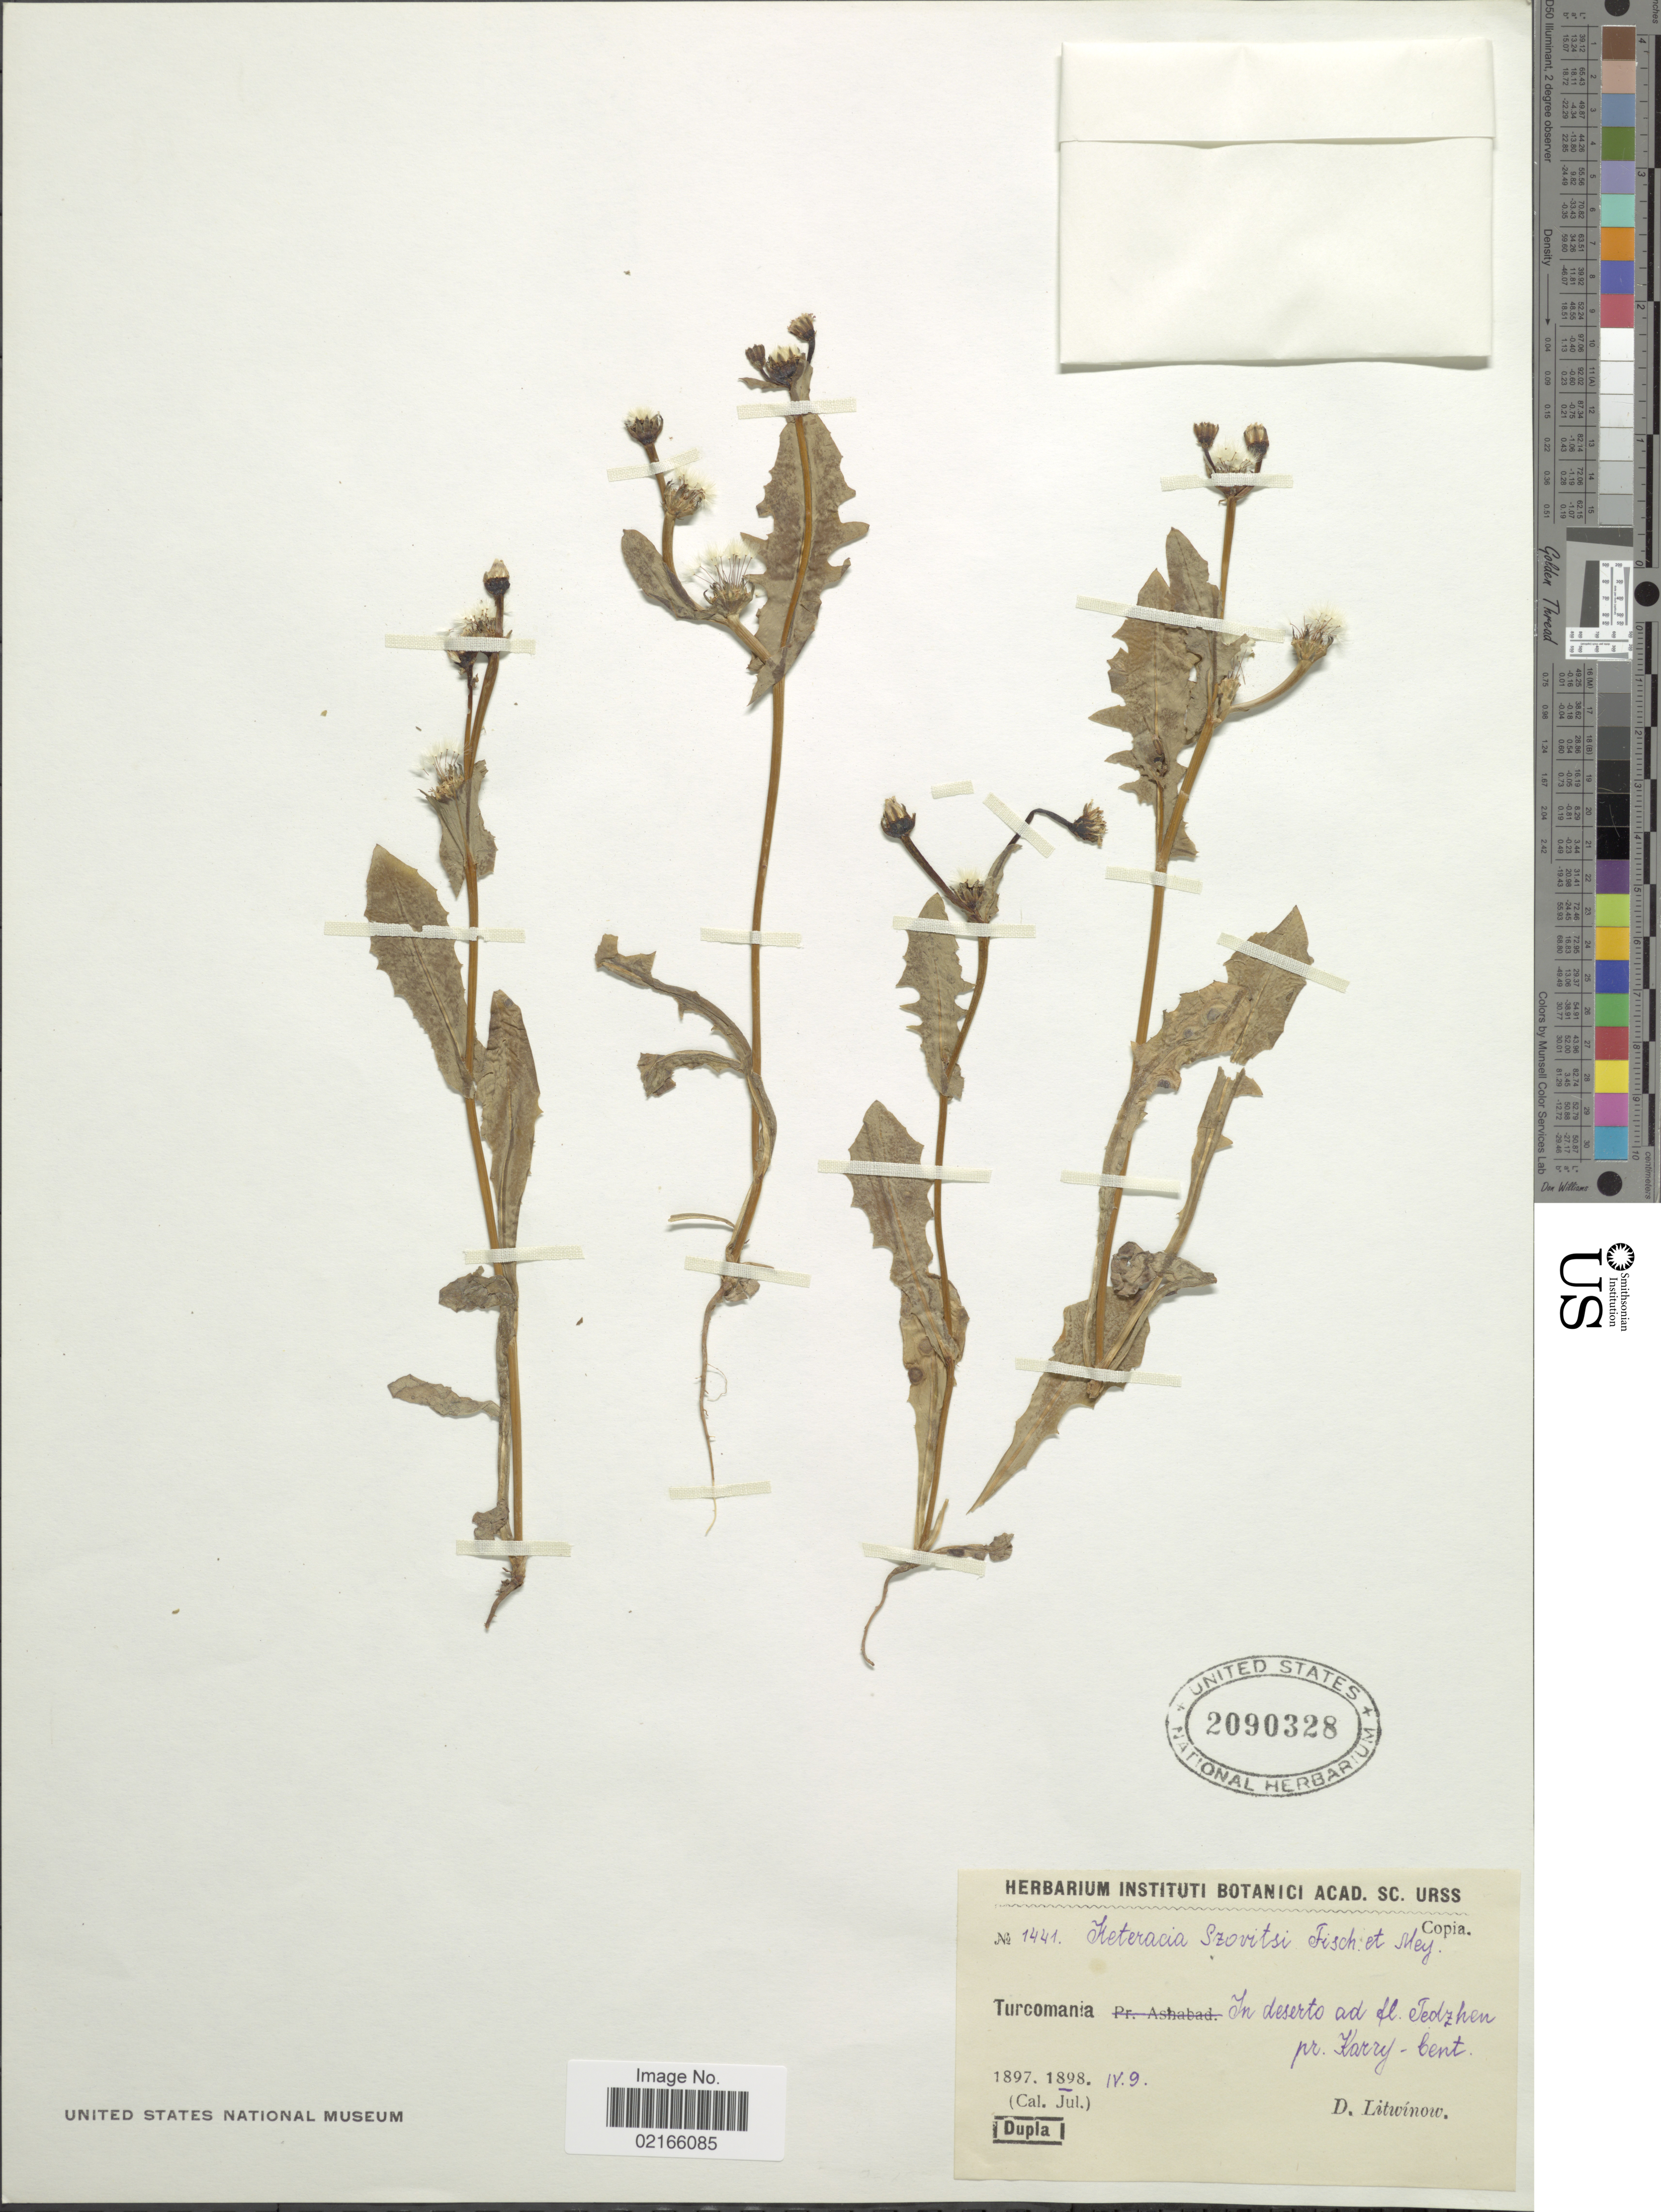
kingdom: Plantae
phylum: Tracheophyta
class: Magnoliopsida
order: Asterales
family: Asteraceae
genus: Heteracia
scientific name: Heteracia szovitsii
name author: Fisch. & C.A. Mey.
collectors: D. Litwinow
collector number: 1441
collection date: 1898-04-09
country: Turkey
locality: Tucomania in deserto ad fl. Tedzhen pr. Karry-Cent.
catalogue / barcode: US 2090328